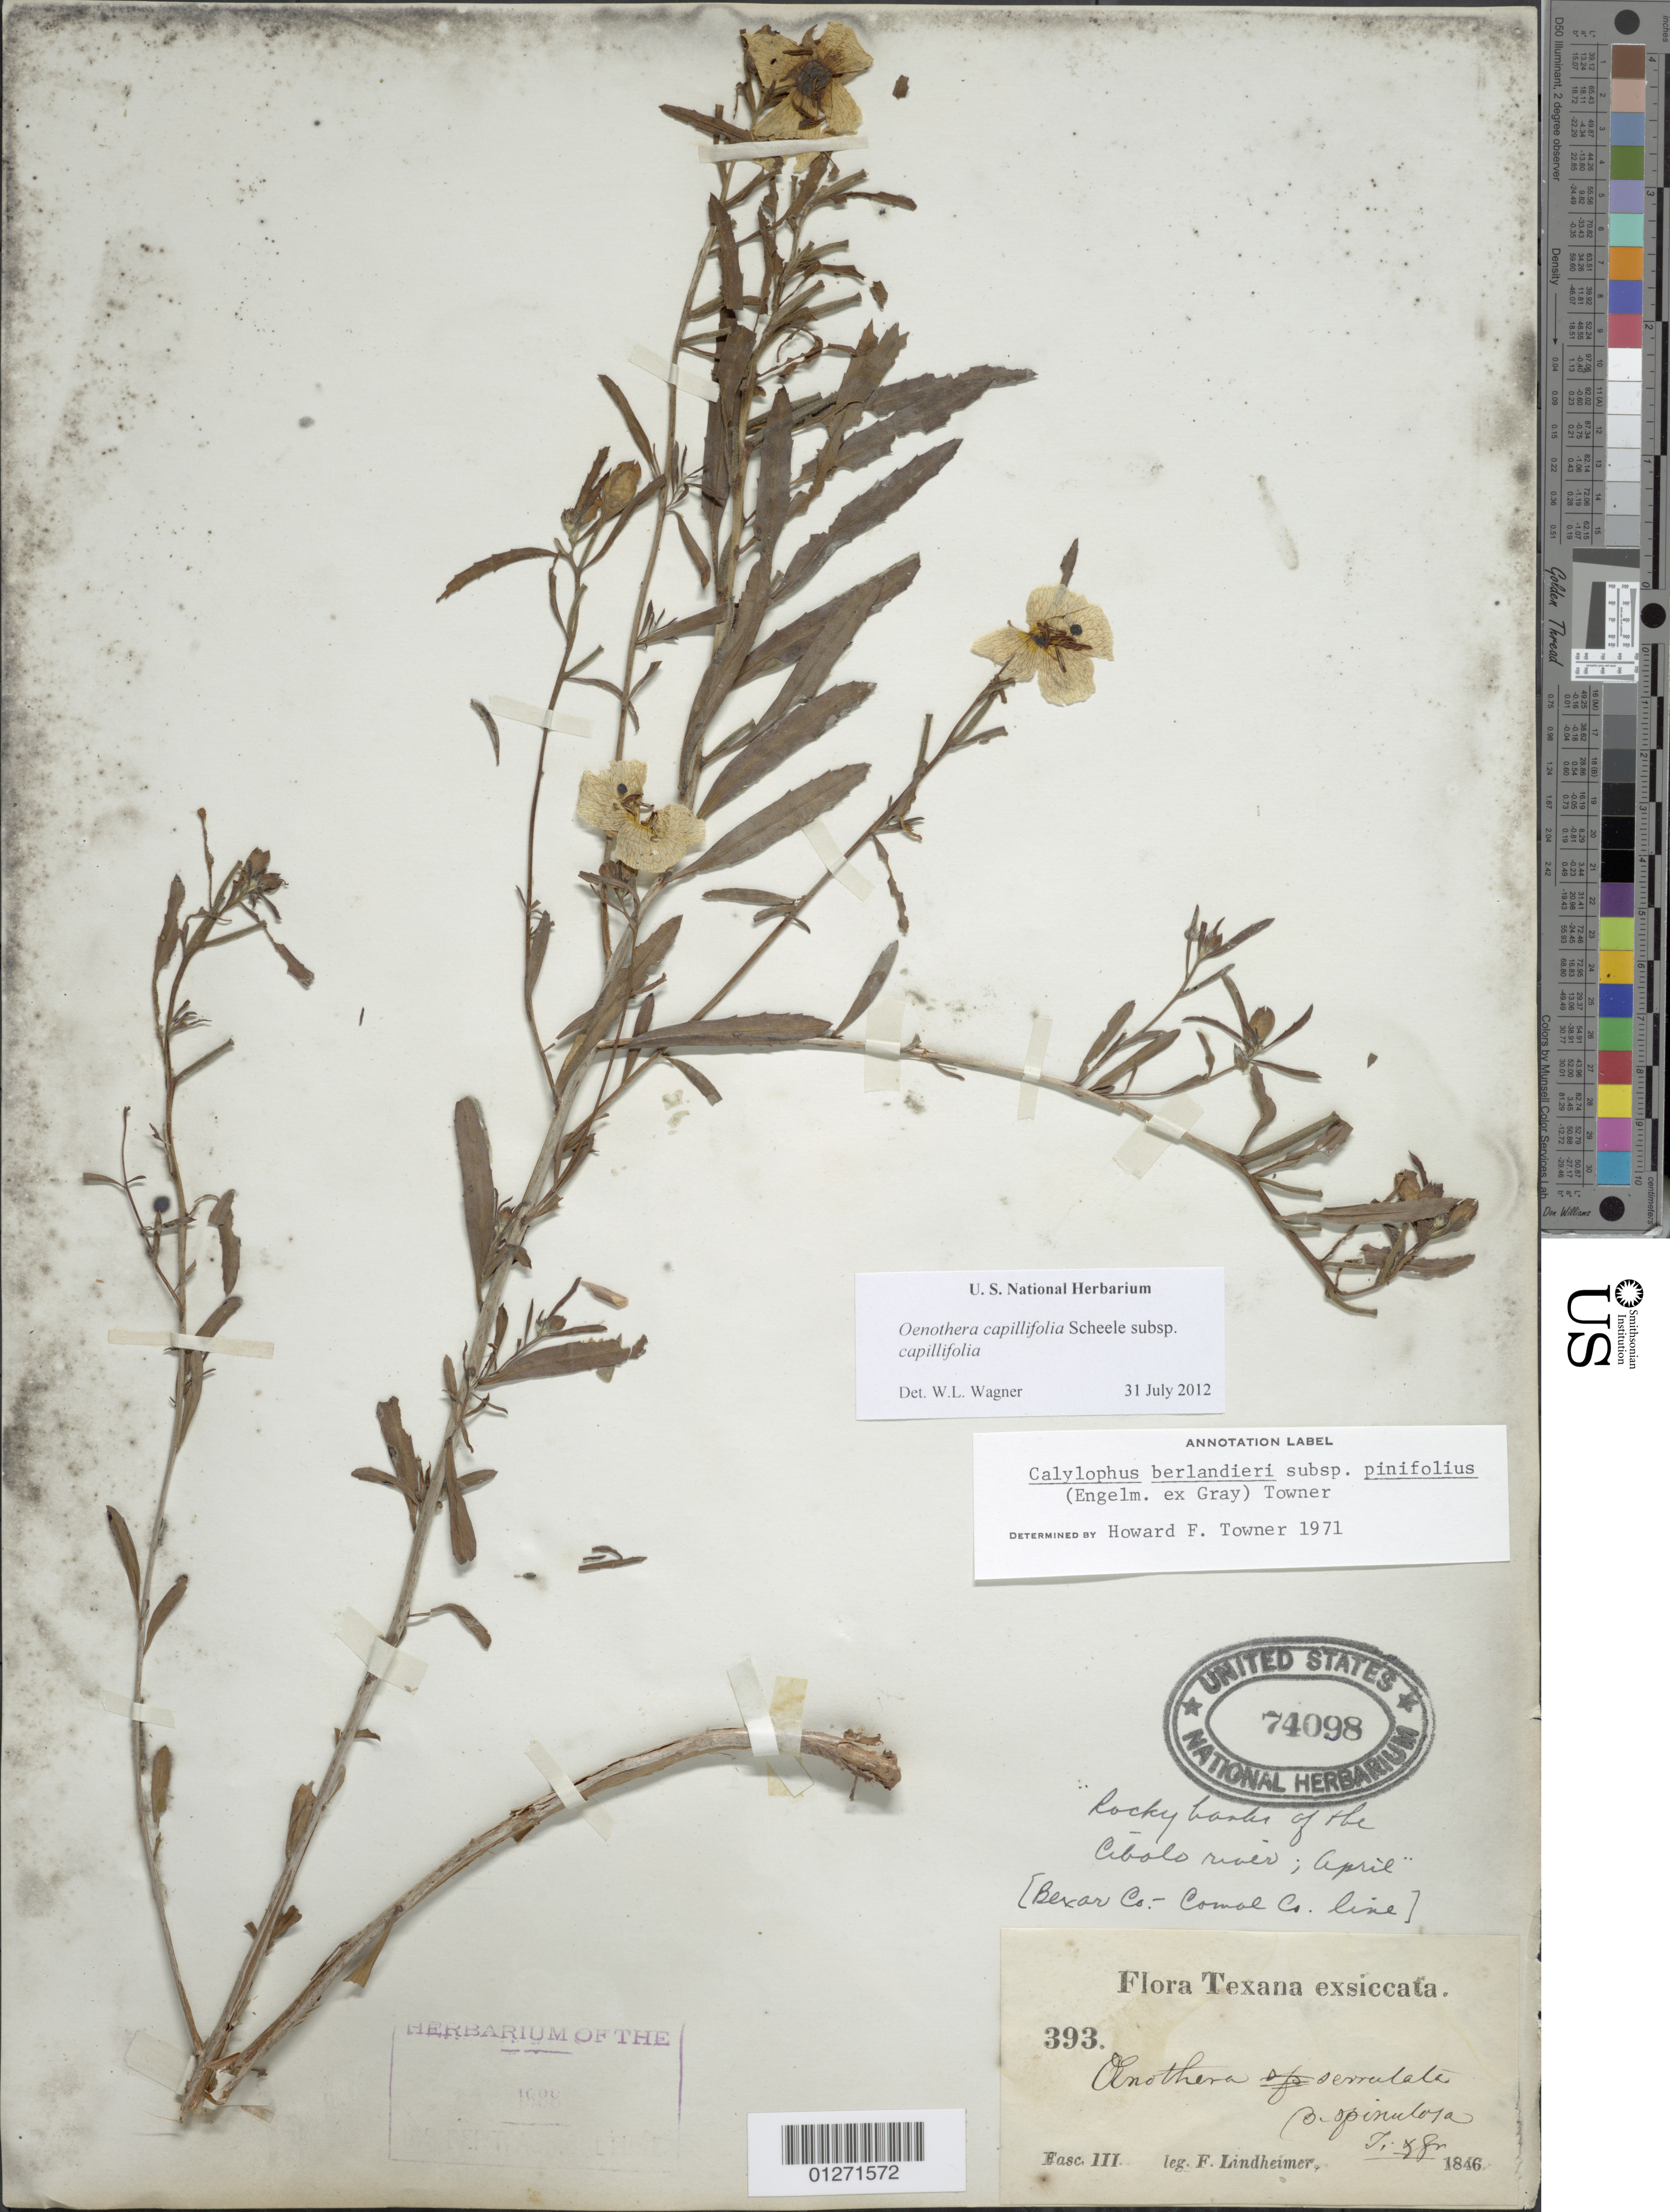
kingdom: Plantae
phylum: Tracheophyta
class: Magnoliopsida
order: Myrtales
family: Onagraceae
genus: Oenothera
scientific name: Oenothera capillifolia subsp. capillifolia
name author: Scheele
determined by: Wagner, W. L., (BOT), Smithsonian Institution - National Museum of Natural History (UNITED STATES)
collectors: F. J. Lindheimer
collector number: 393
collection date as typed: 1846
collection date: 1846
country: United States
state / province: Texas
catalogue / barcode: US 74098